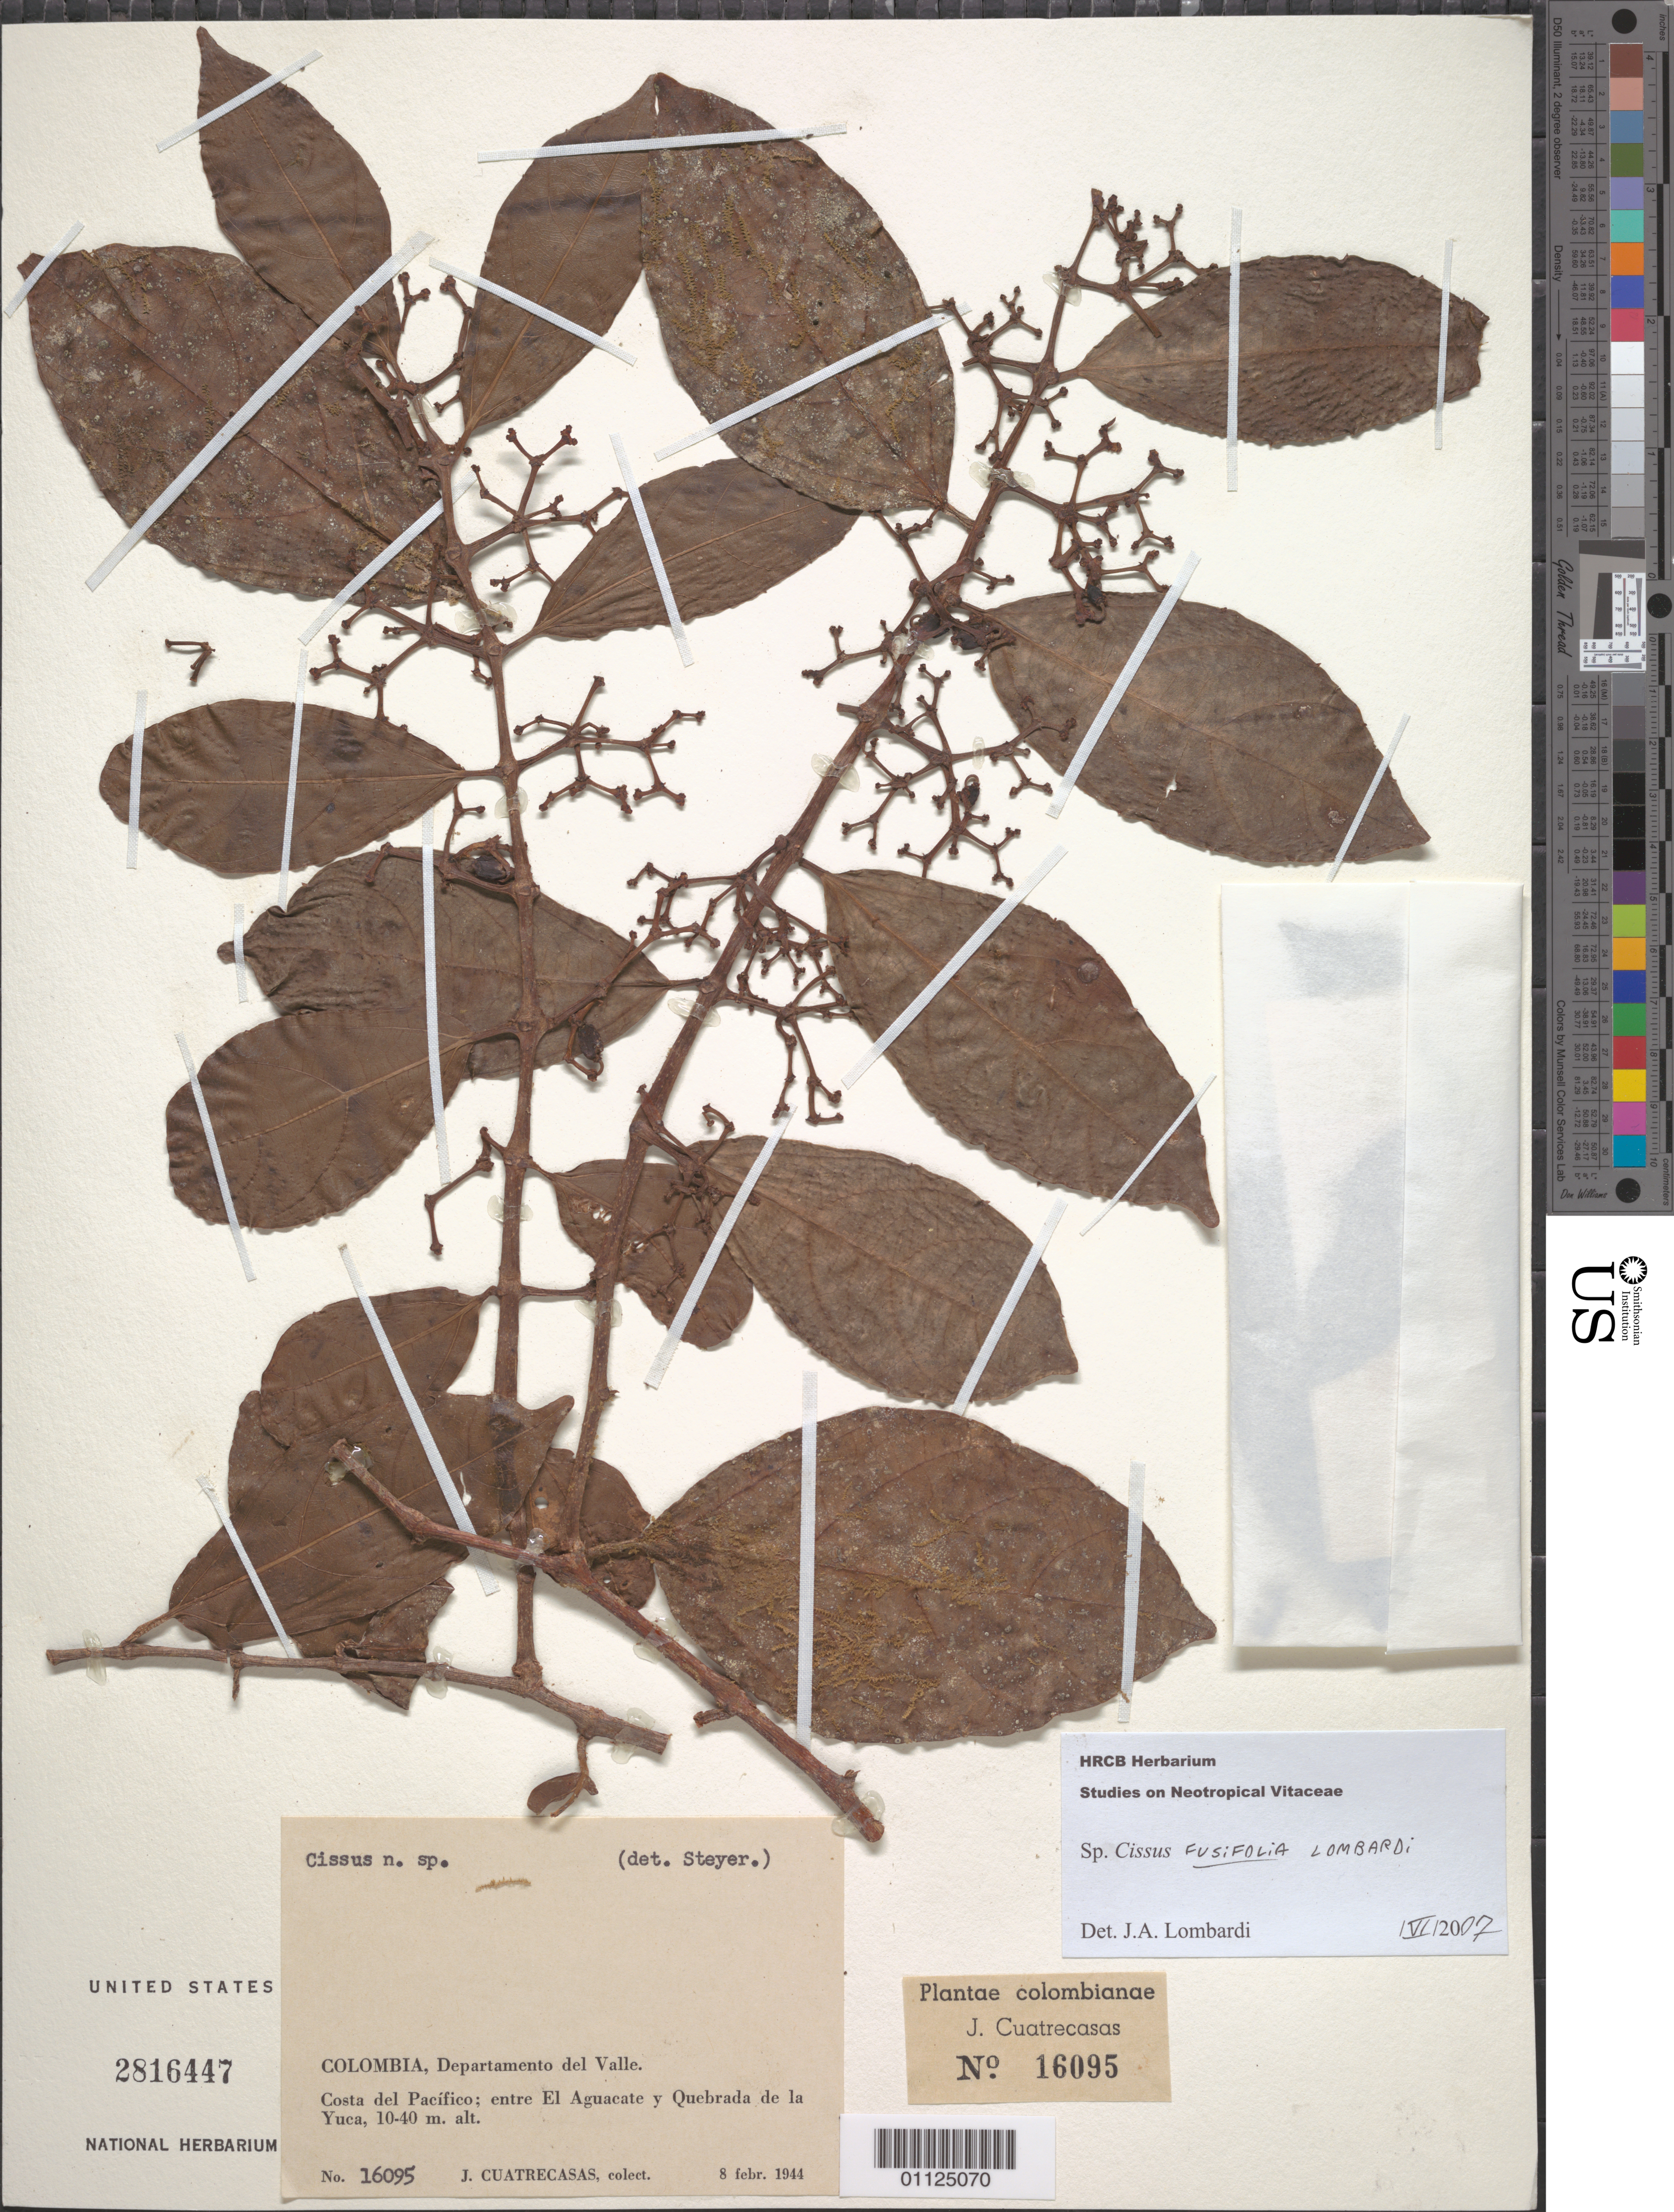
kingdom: Plantae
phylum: Tracheophyta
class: Magnoliopsida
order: Vitales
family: Vitaceae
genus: Cissus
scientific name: Cissus fusifolia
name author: Lombardi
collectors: J. Cuatrecasas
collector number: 16095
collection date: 1944-02-08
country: Colombia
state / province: Valle del Cauca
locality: Costa del Pacifico; entre El Aguacate y Quebrada de la Yuca.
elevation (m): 10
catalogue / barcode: US 2816447